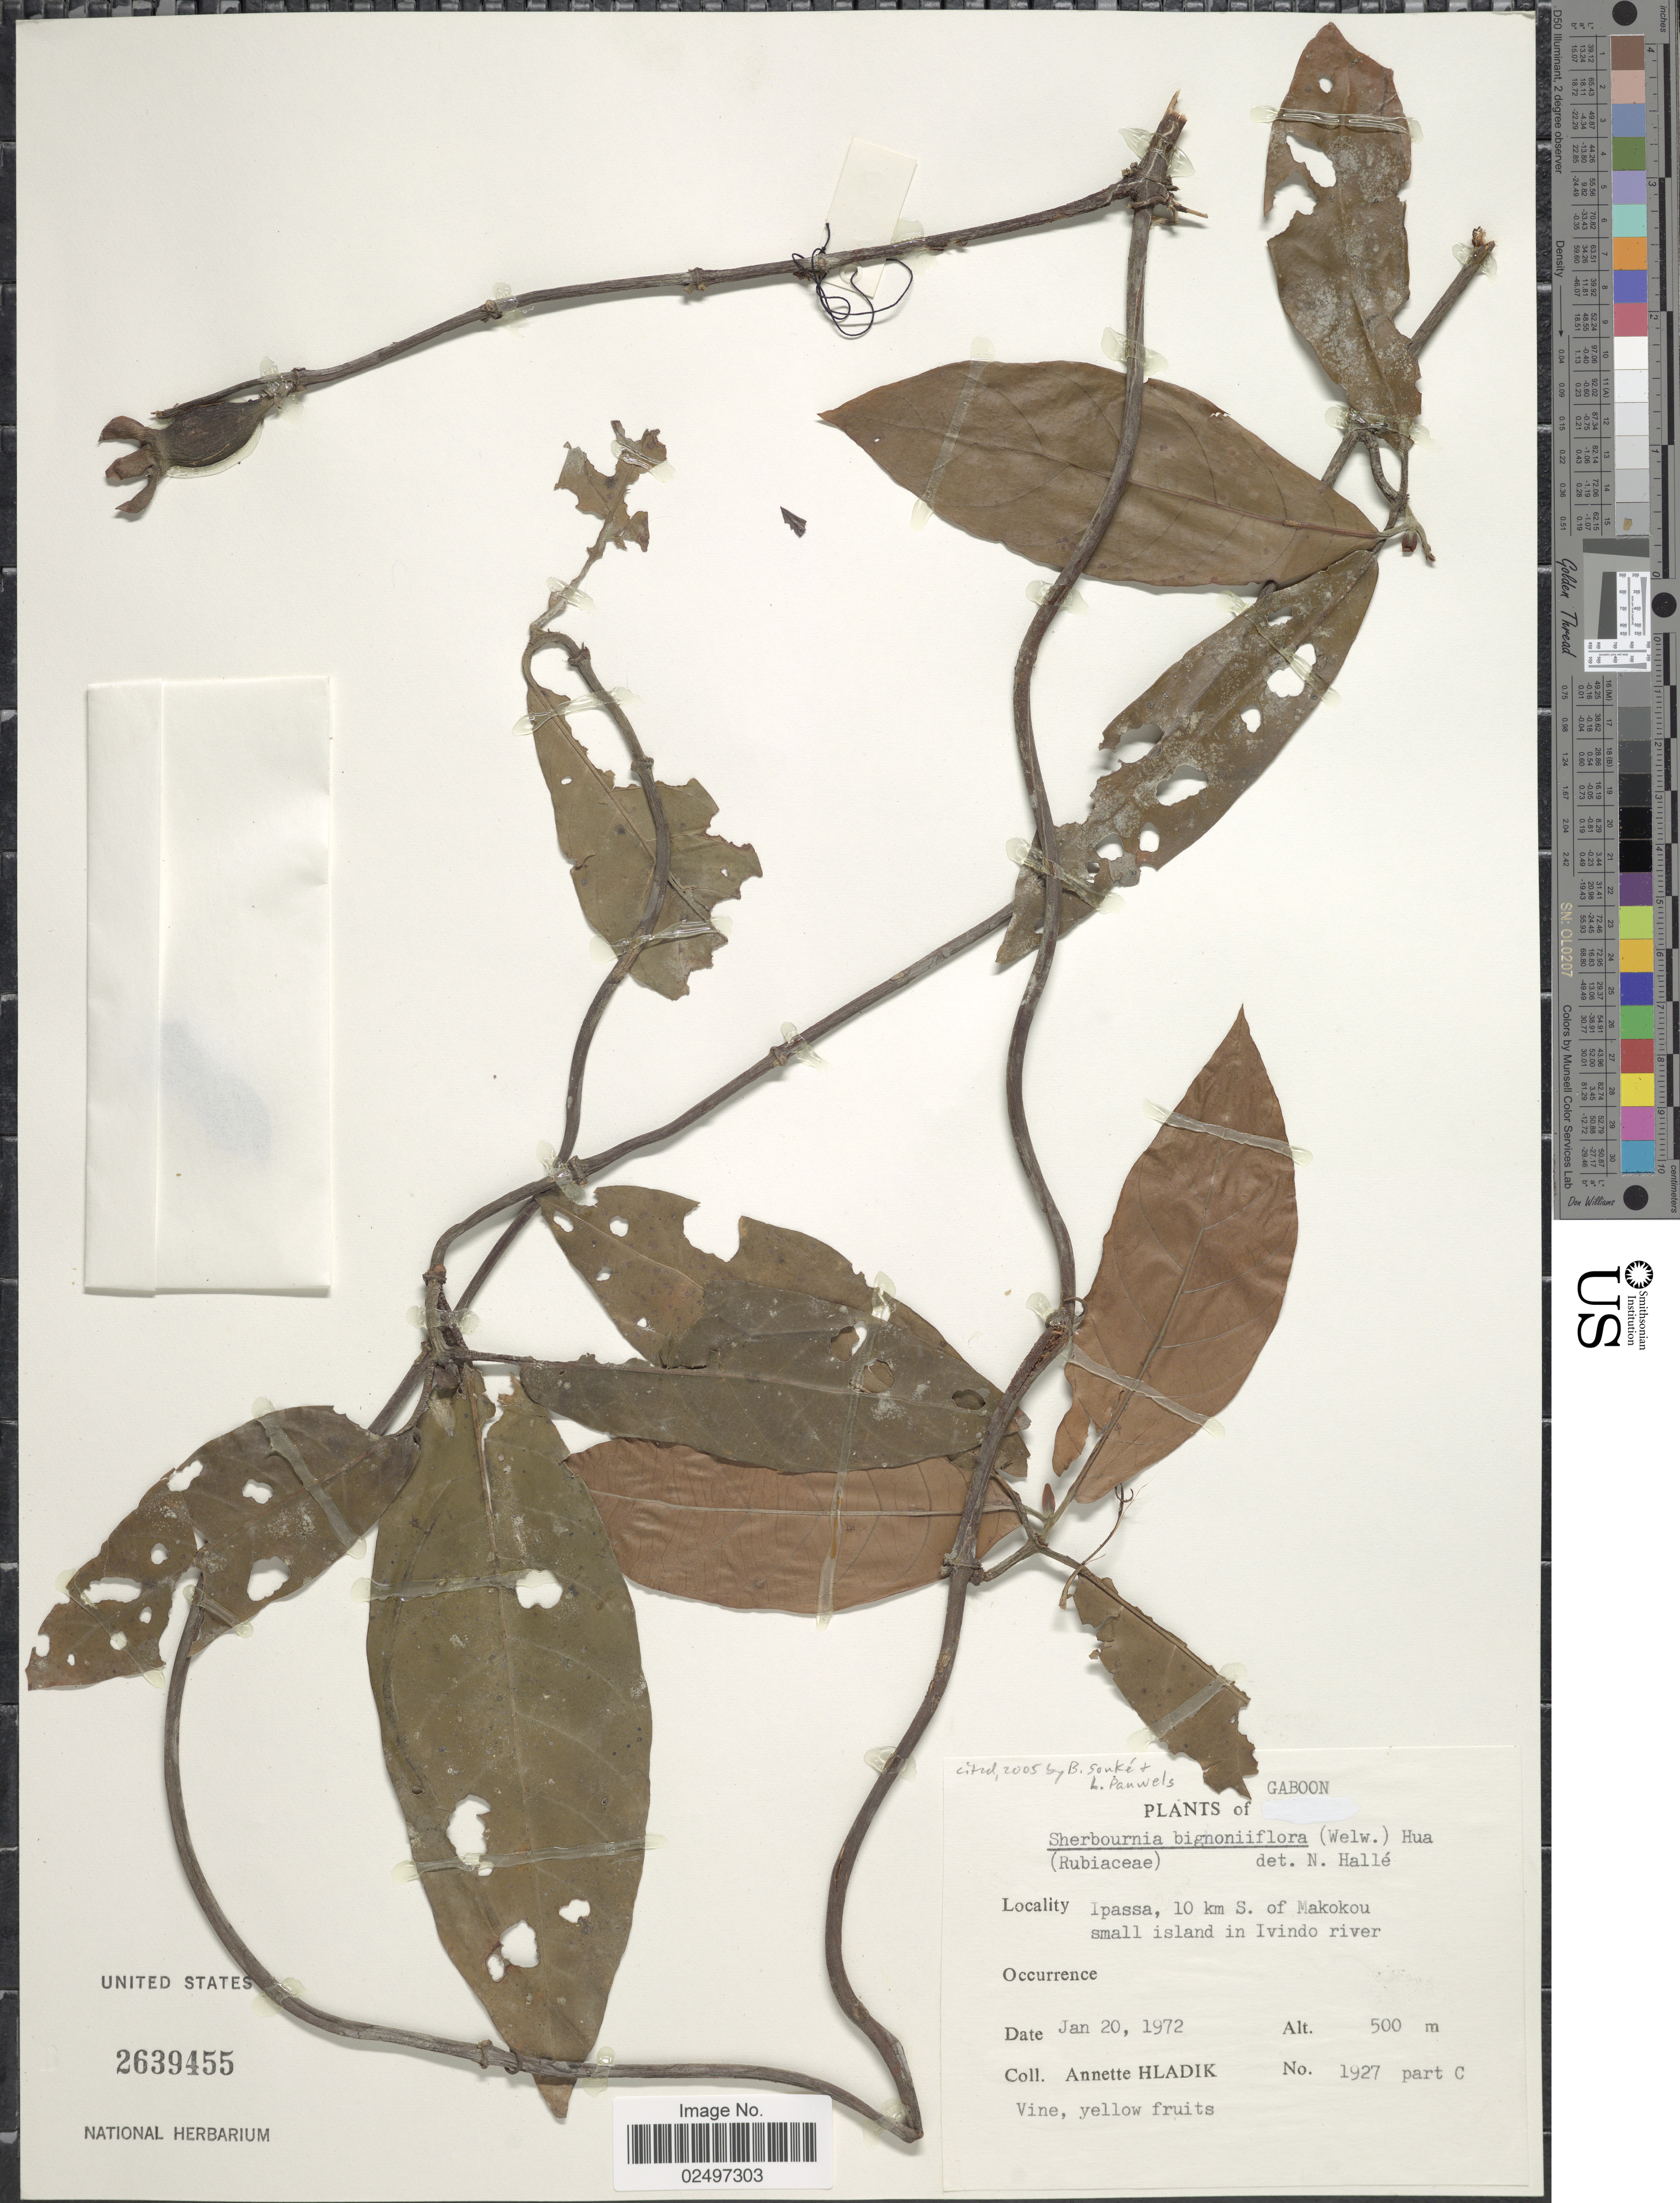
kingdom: Plantae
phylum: Tracheophyta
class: Magnoliopsida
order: Gentianales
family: Rubiaceae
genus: Sherbournia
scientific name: Sherbournia bignoniiflora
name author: (Welw.) Hua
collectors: A. Hladik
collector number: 1927 part C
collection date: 1972-01-20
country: Gabon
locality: Gaboon, Ipassa, 10 km S. of Makokou, small island in Ivindo river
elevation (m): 500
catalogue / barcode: US 2639455